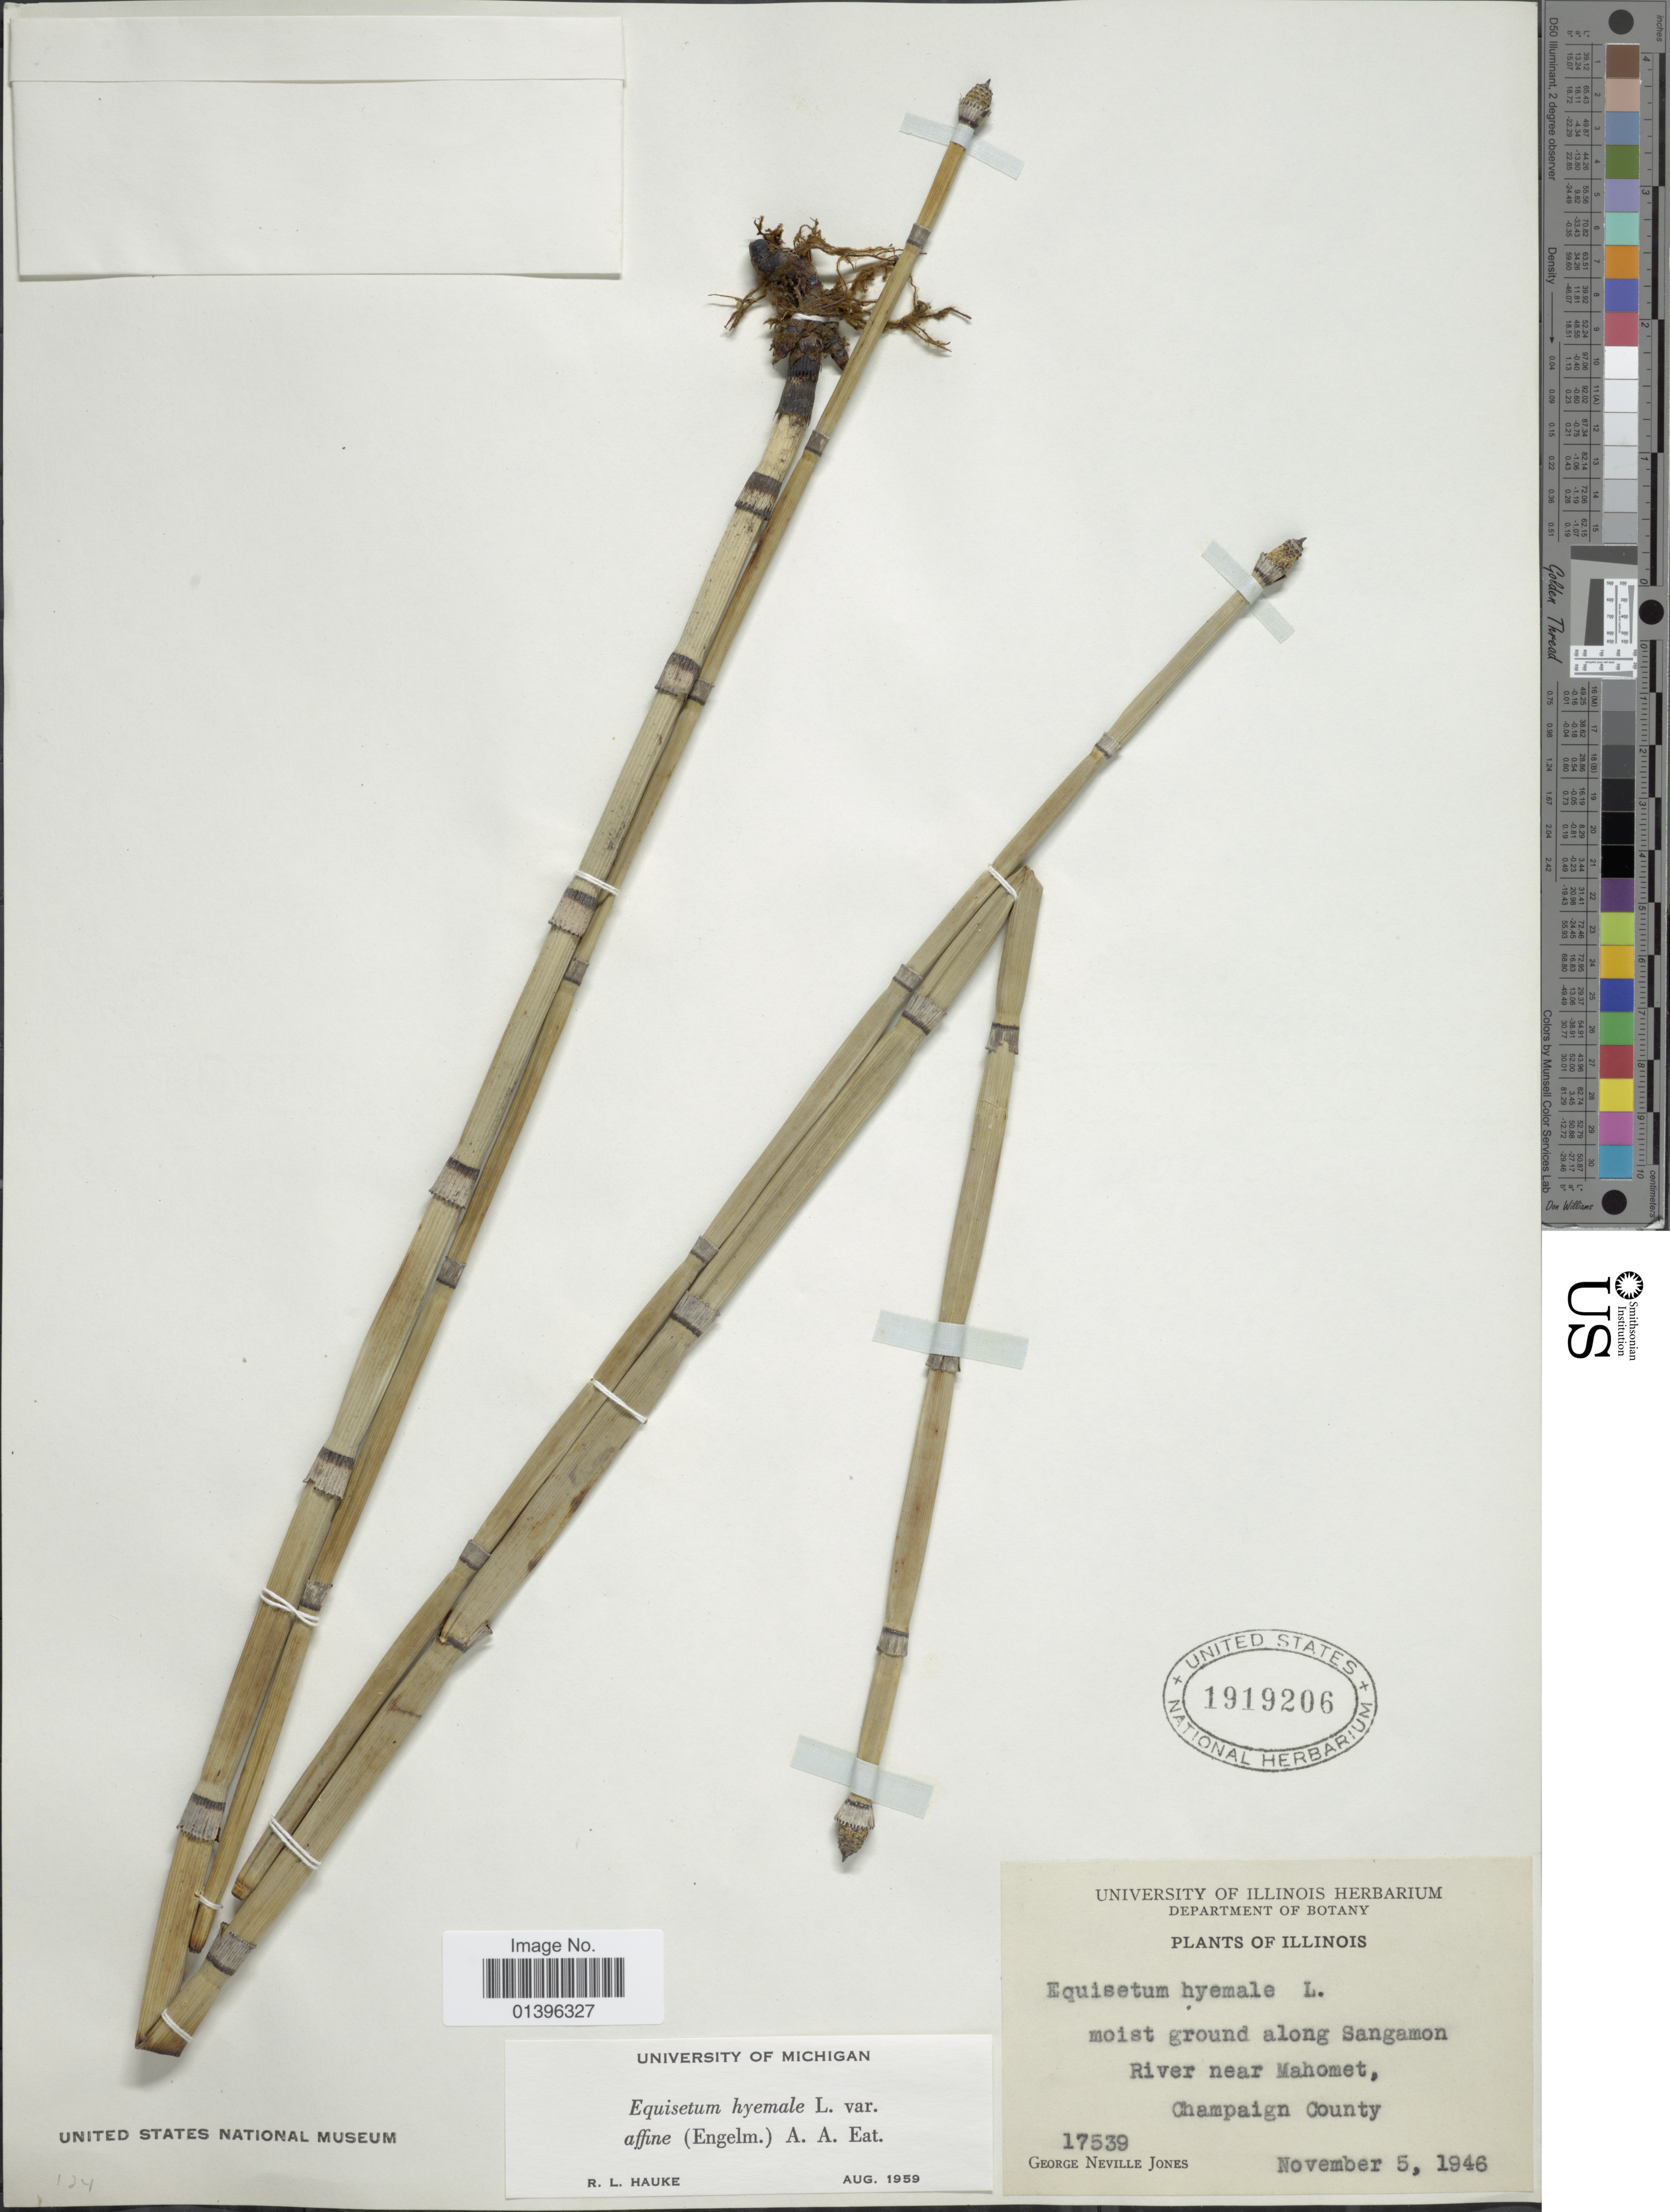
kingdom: Plantae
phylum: Tracheophyta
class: Polypodiopsida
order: Equisetales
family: Equisetaceae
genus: Equisetum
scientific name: Equisetum hyemale var. affine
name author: (Engelm.) A.A. Eaton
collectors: G. N. Jones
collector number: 17539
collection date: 1946-11-05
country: United States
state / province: Illinois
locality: Moist ground along Sangamon River near Mahomet, Champaign County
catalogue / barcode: US 1919206